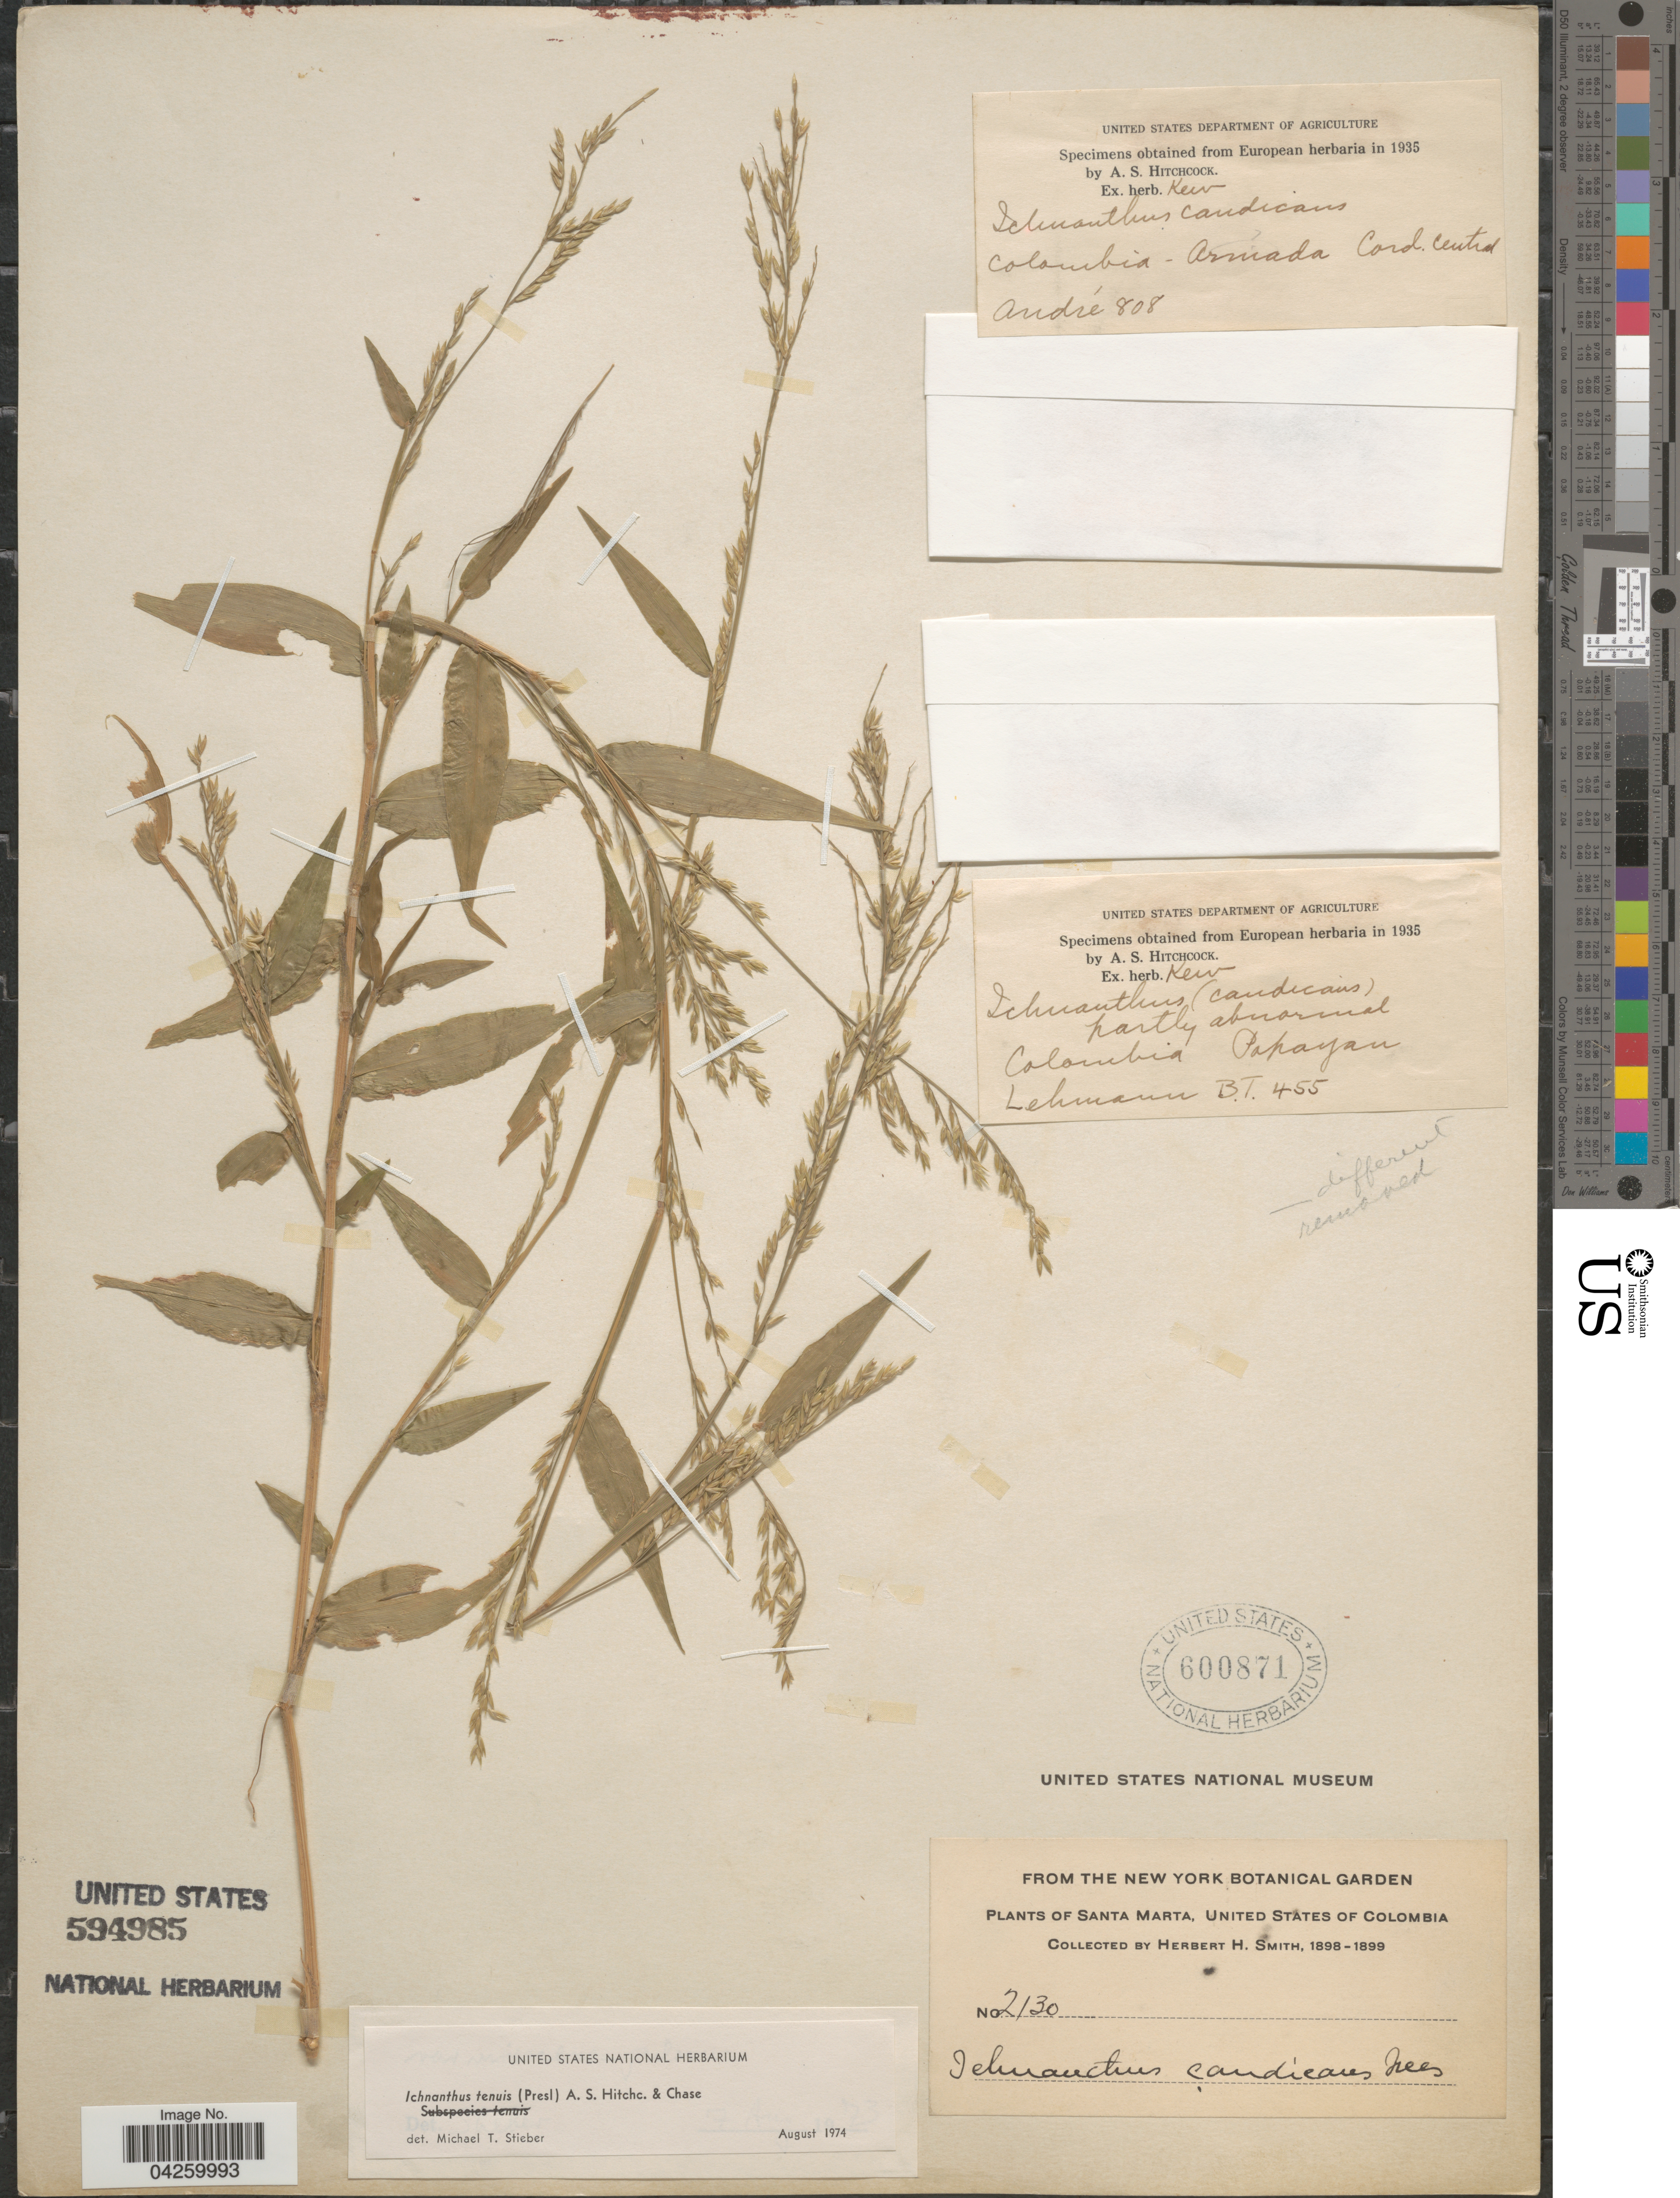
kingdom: Plantae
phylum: Tracheophyta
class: Liliopsida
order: Poales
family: Poaceae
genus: Ichnanthus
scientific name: Ichnanthus tenuis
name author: (J. Presl) Hitchc. & Chase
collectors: Herbert H. Smith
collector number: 2130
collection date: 1898/1899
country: Colombia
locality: Santa Marta, United States of Colombia.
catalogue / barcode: US 600871